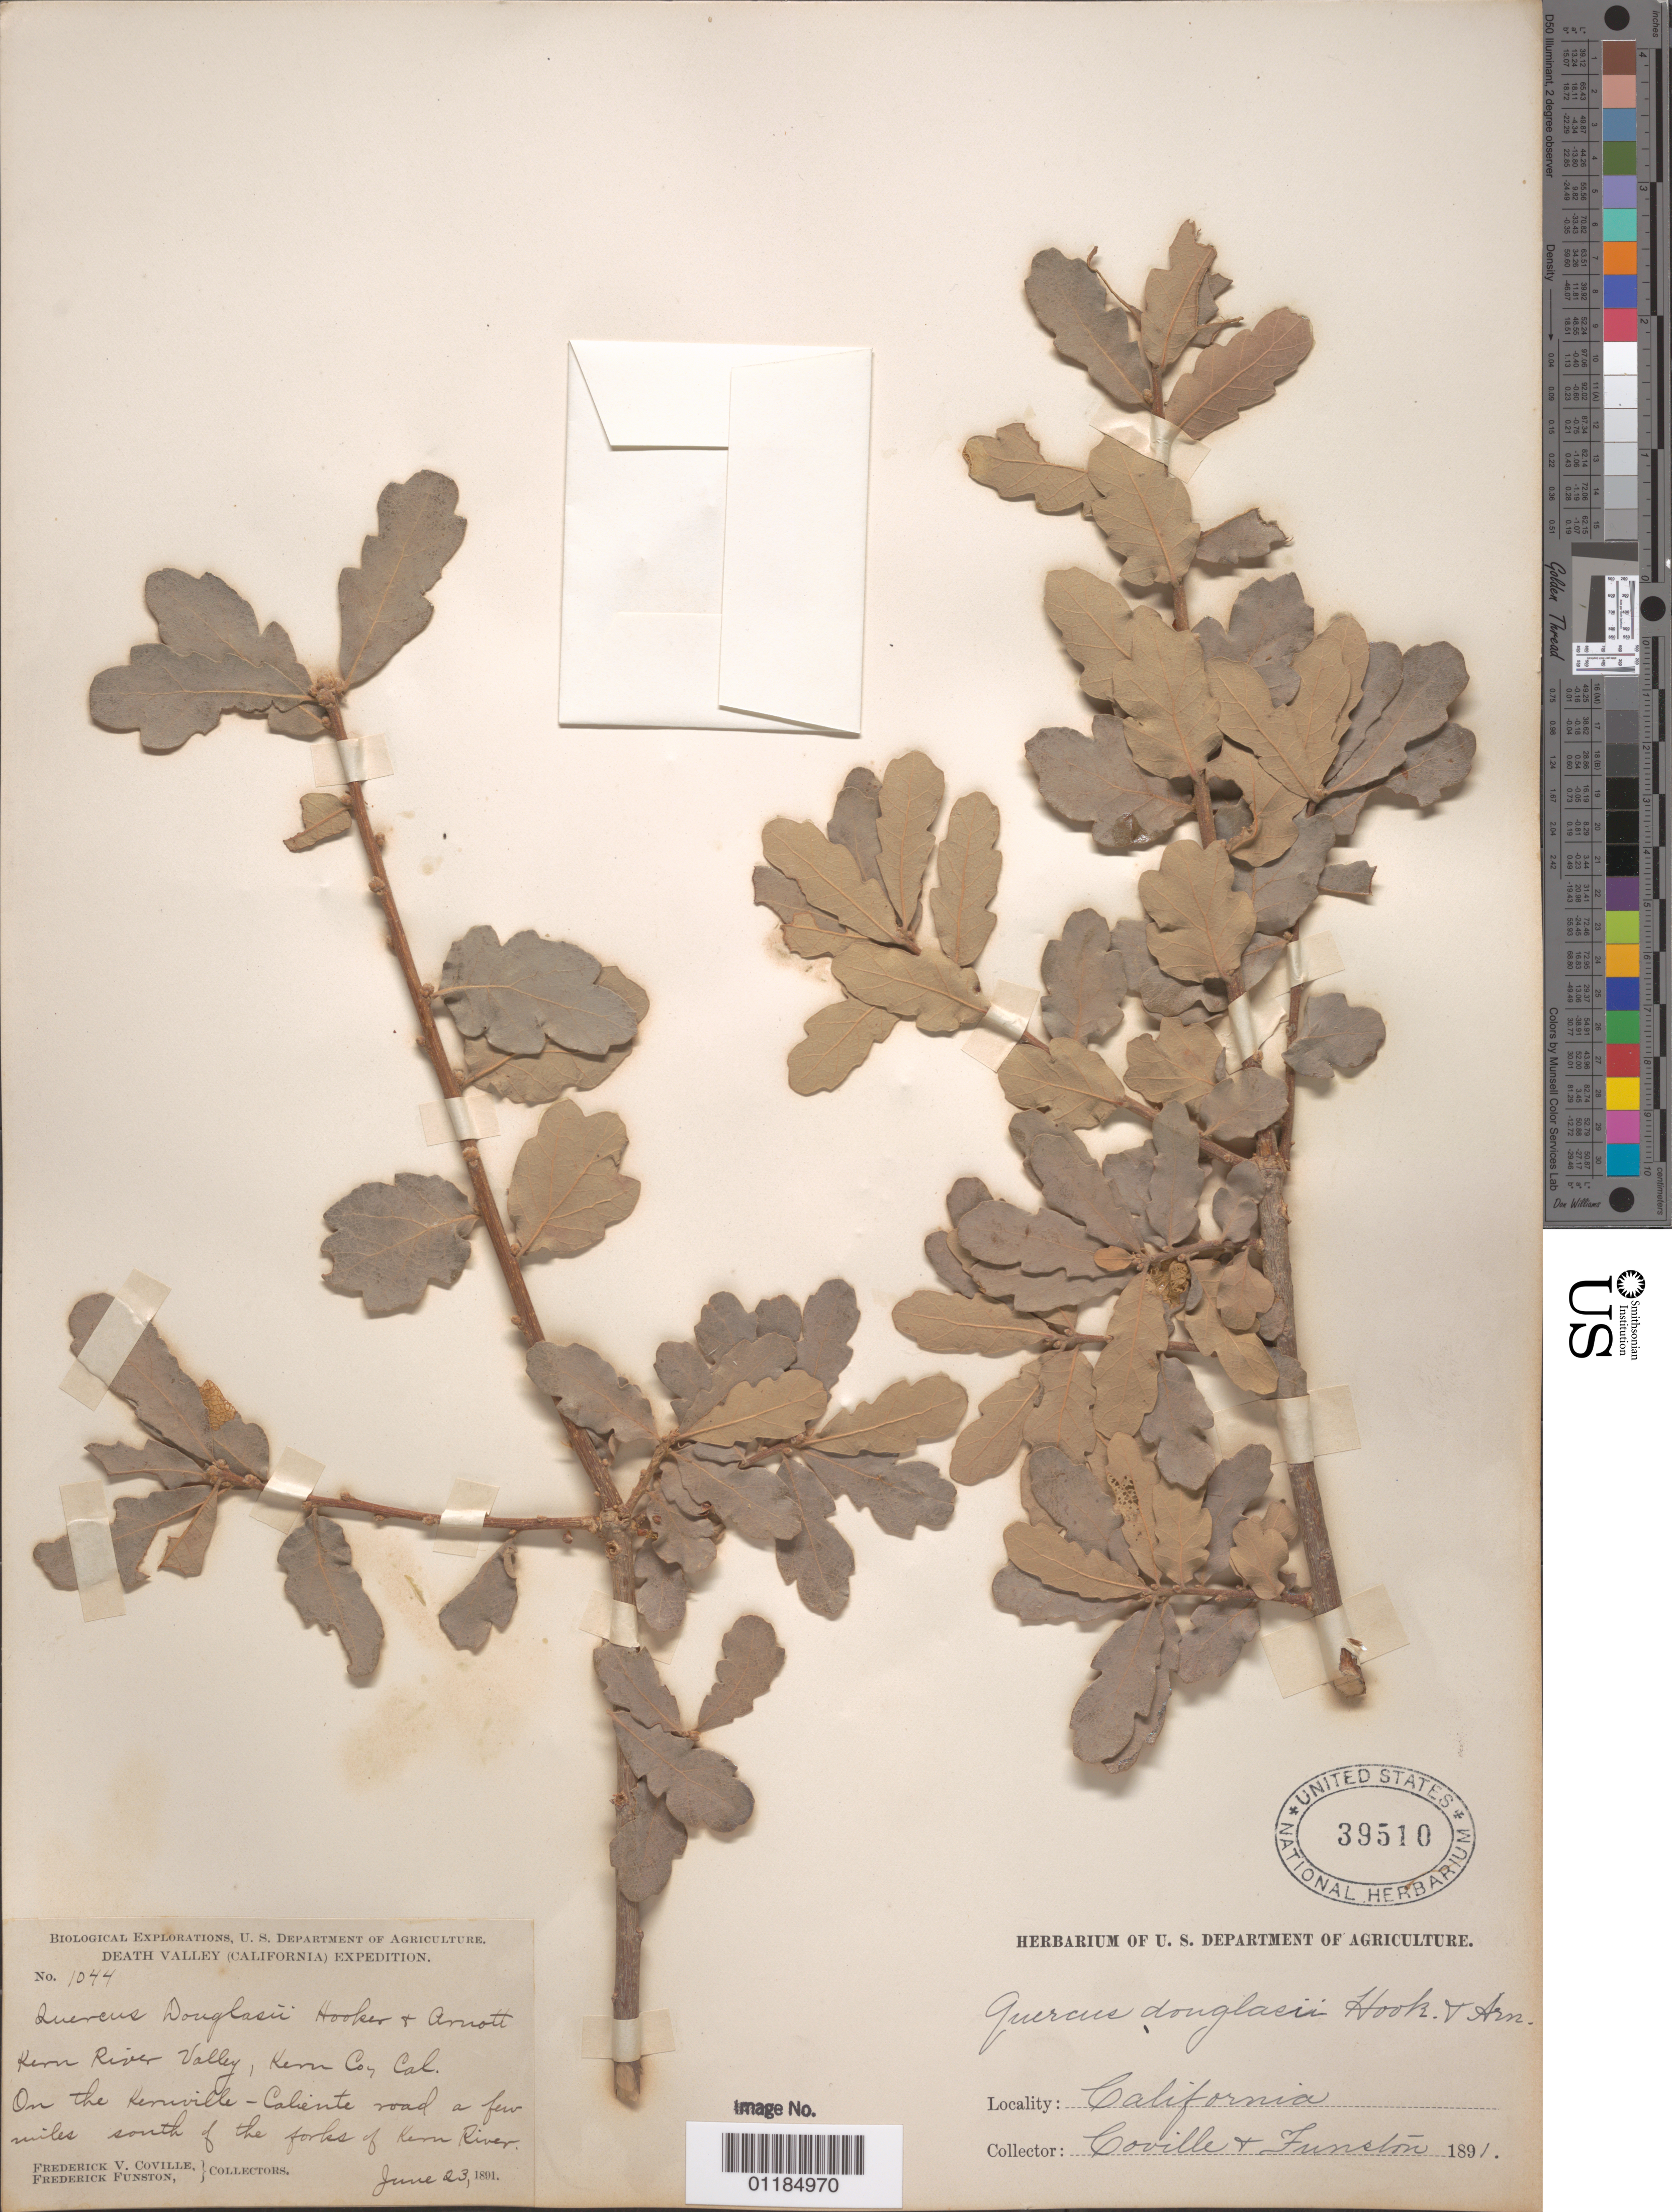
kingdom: Plantae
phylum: Tracheophyta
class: Magnoliopsida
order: Fagales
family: Fagaceae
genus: Quercus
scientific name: Quercus douglasii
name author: A. DC. in DC.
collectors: F. V. Coville & F. Funston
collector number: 1044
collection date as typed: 23 Jun 1891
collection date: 1891-06-23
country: United States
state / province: California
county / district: Kern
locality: Kern River Valley. On the Kernville-Caliente road, a few miles south of the forks of Kern River.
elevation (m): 900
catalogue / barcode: US 39510